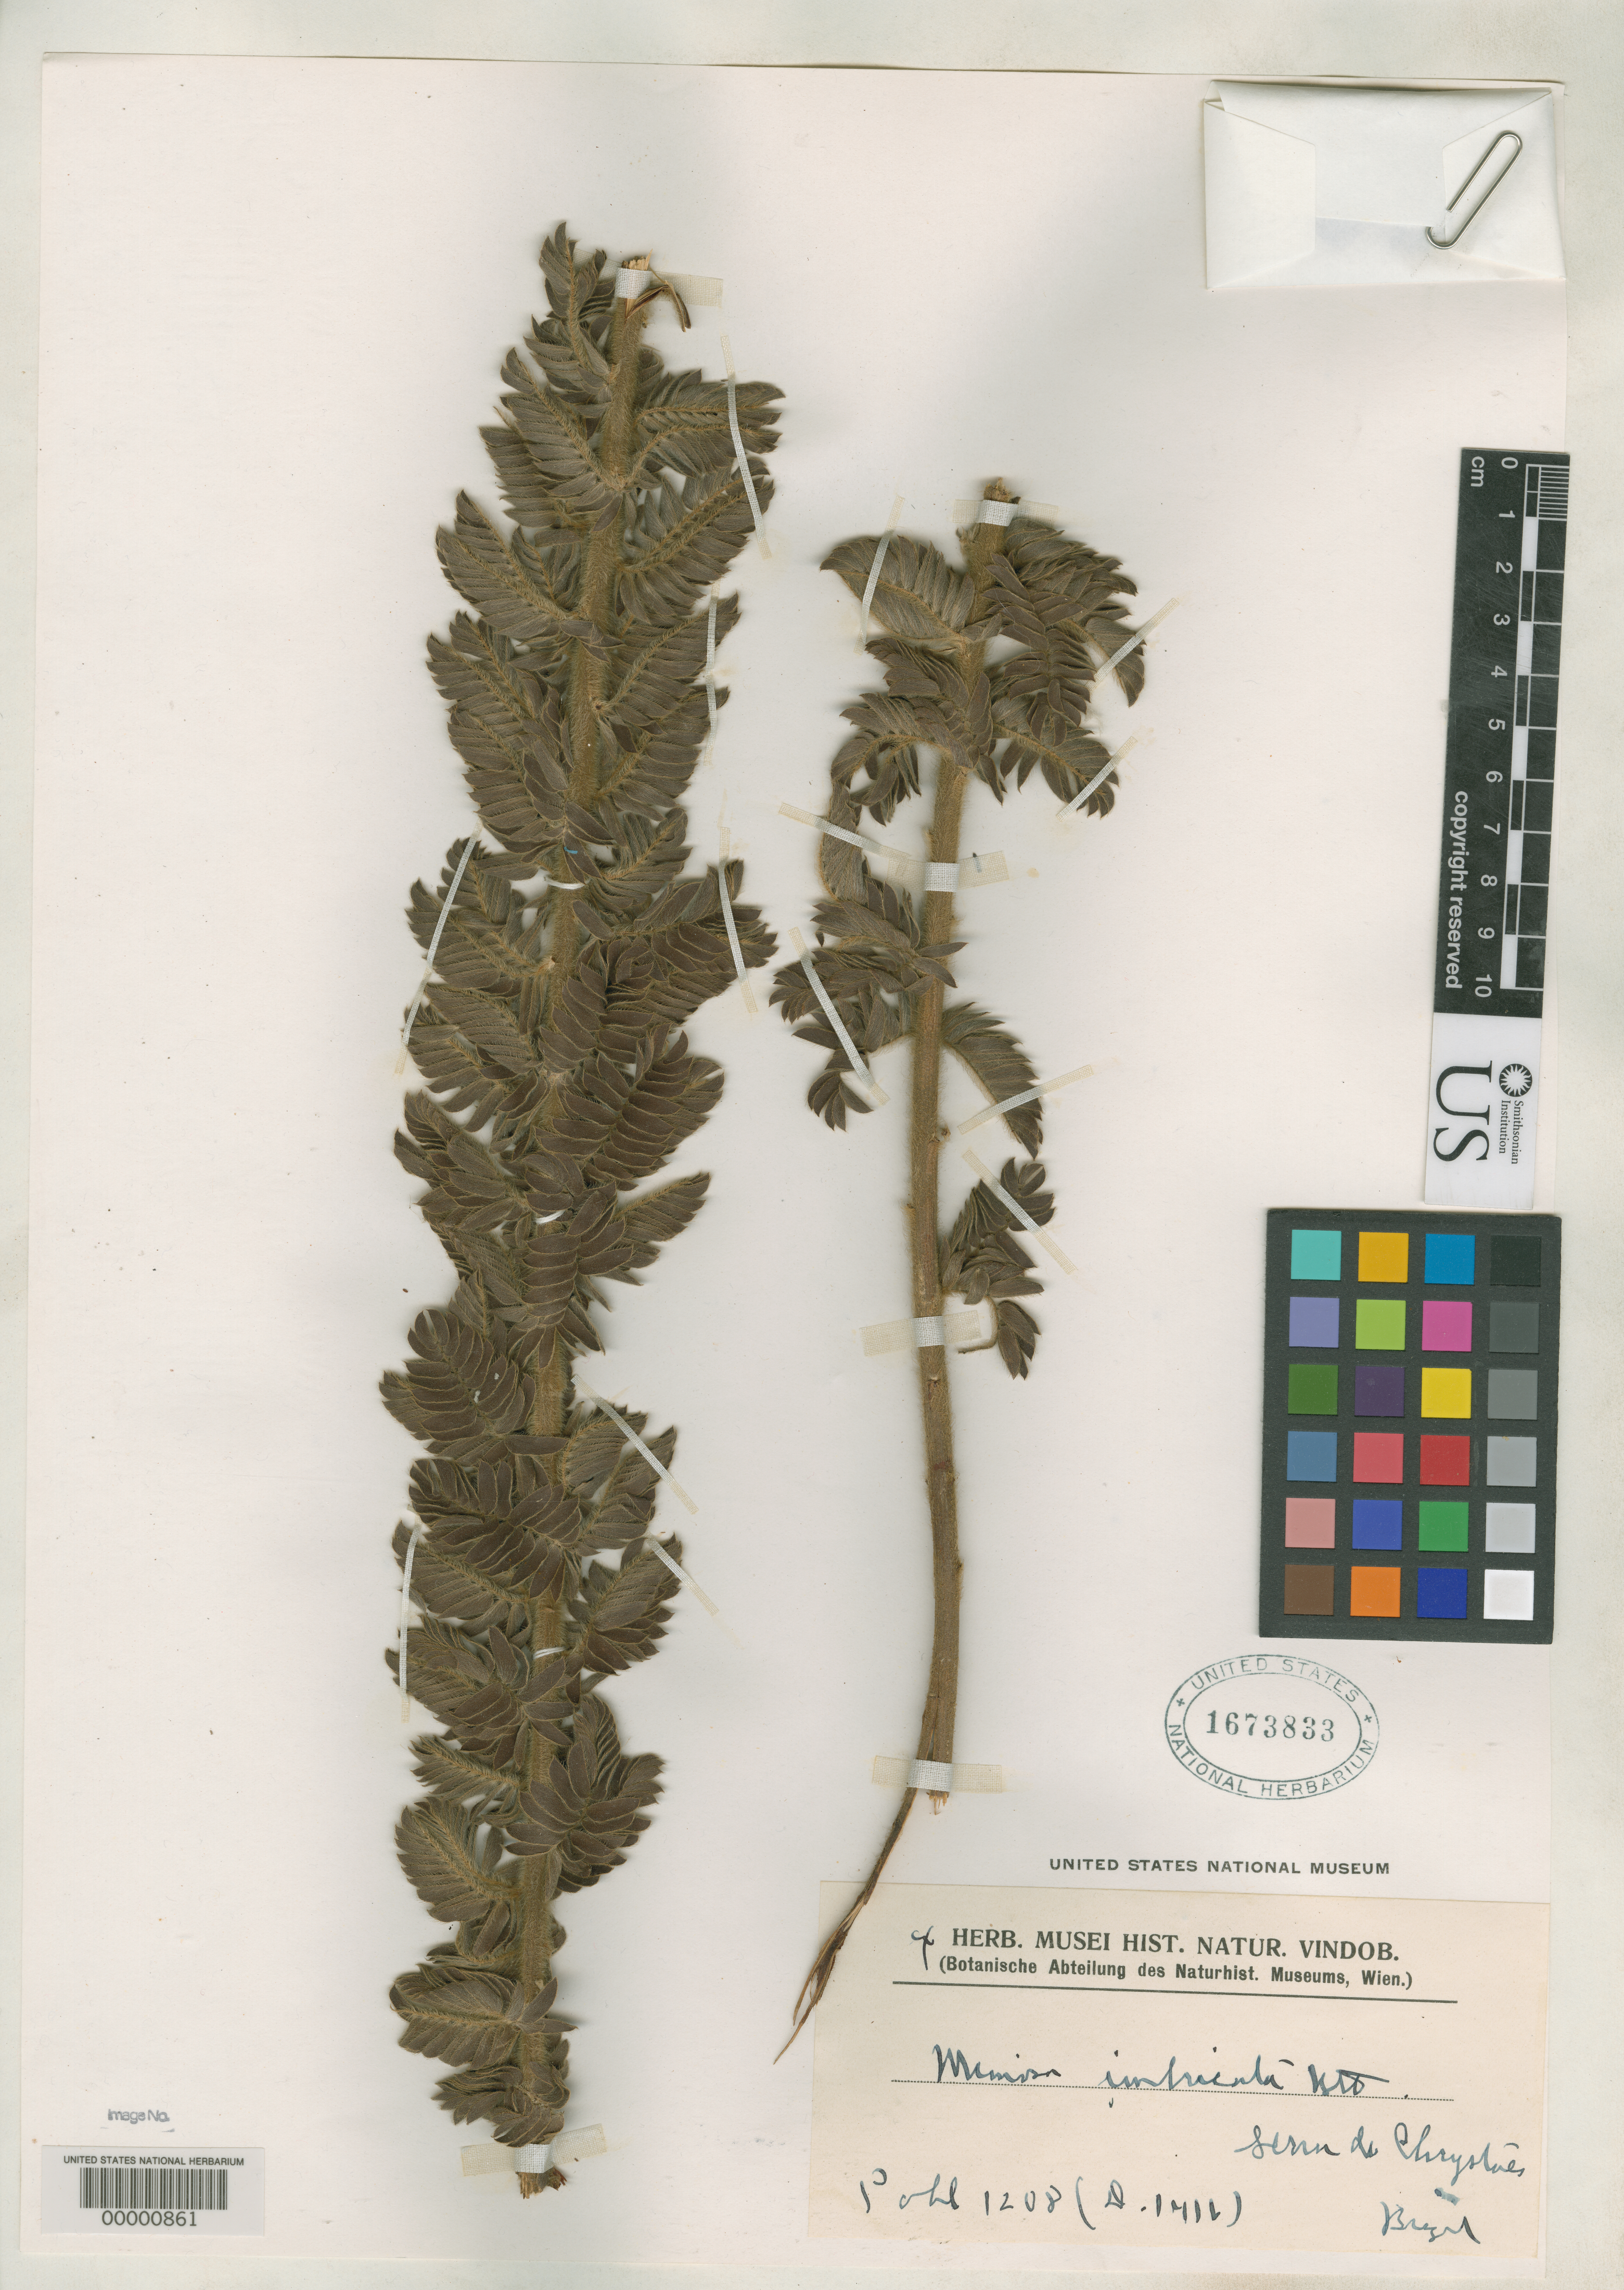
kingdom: Plantae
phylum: Tracheophyta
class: Magnoliopsida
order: Fabales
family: Fabaceae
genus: Mimosa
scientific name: Mimosa imbricata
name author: Benth.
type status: Type Collection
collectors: J. B. E. Pohl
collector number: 1208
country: Brazil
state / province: Minas Gerais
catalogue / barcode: US 1673833